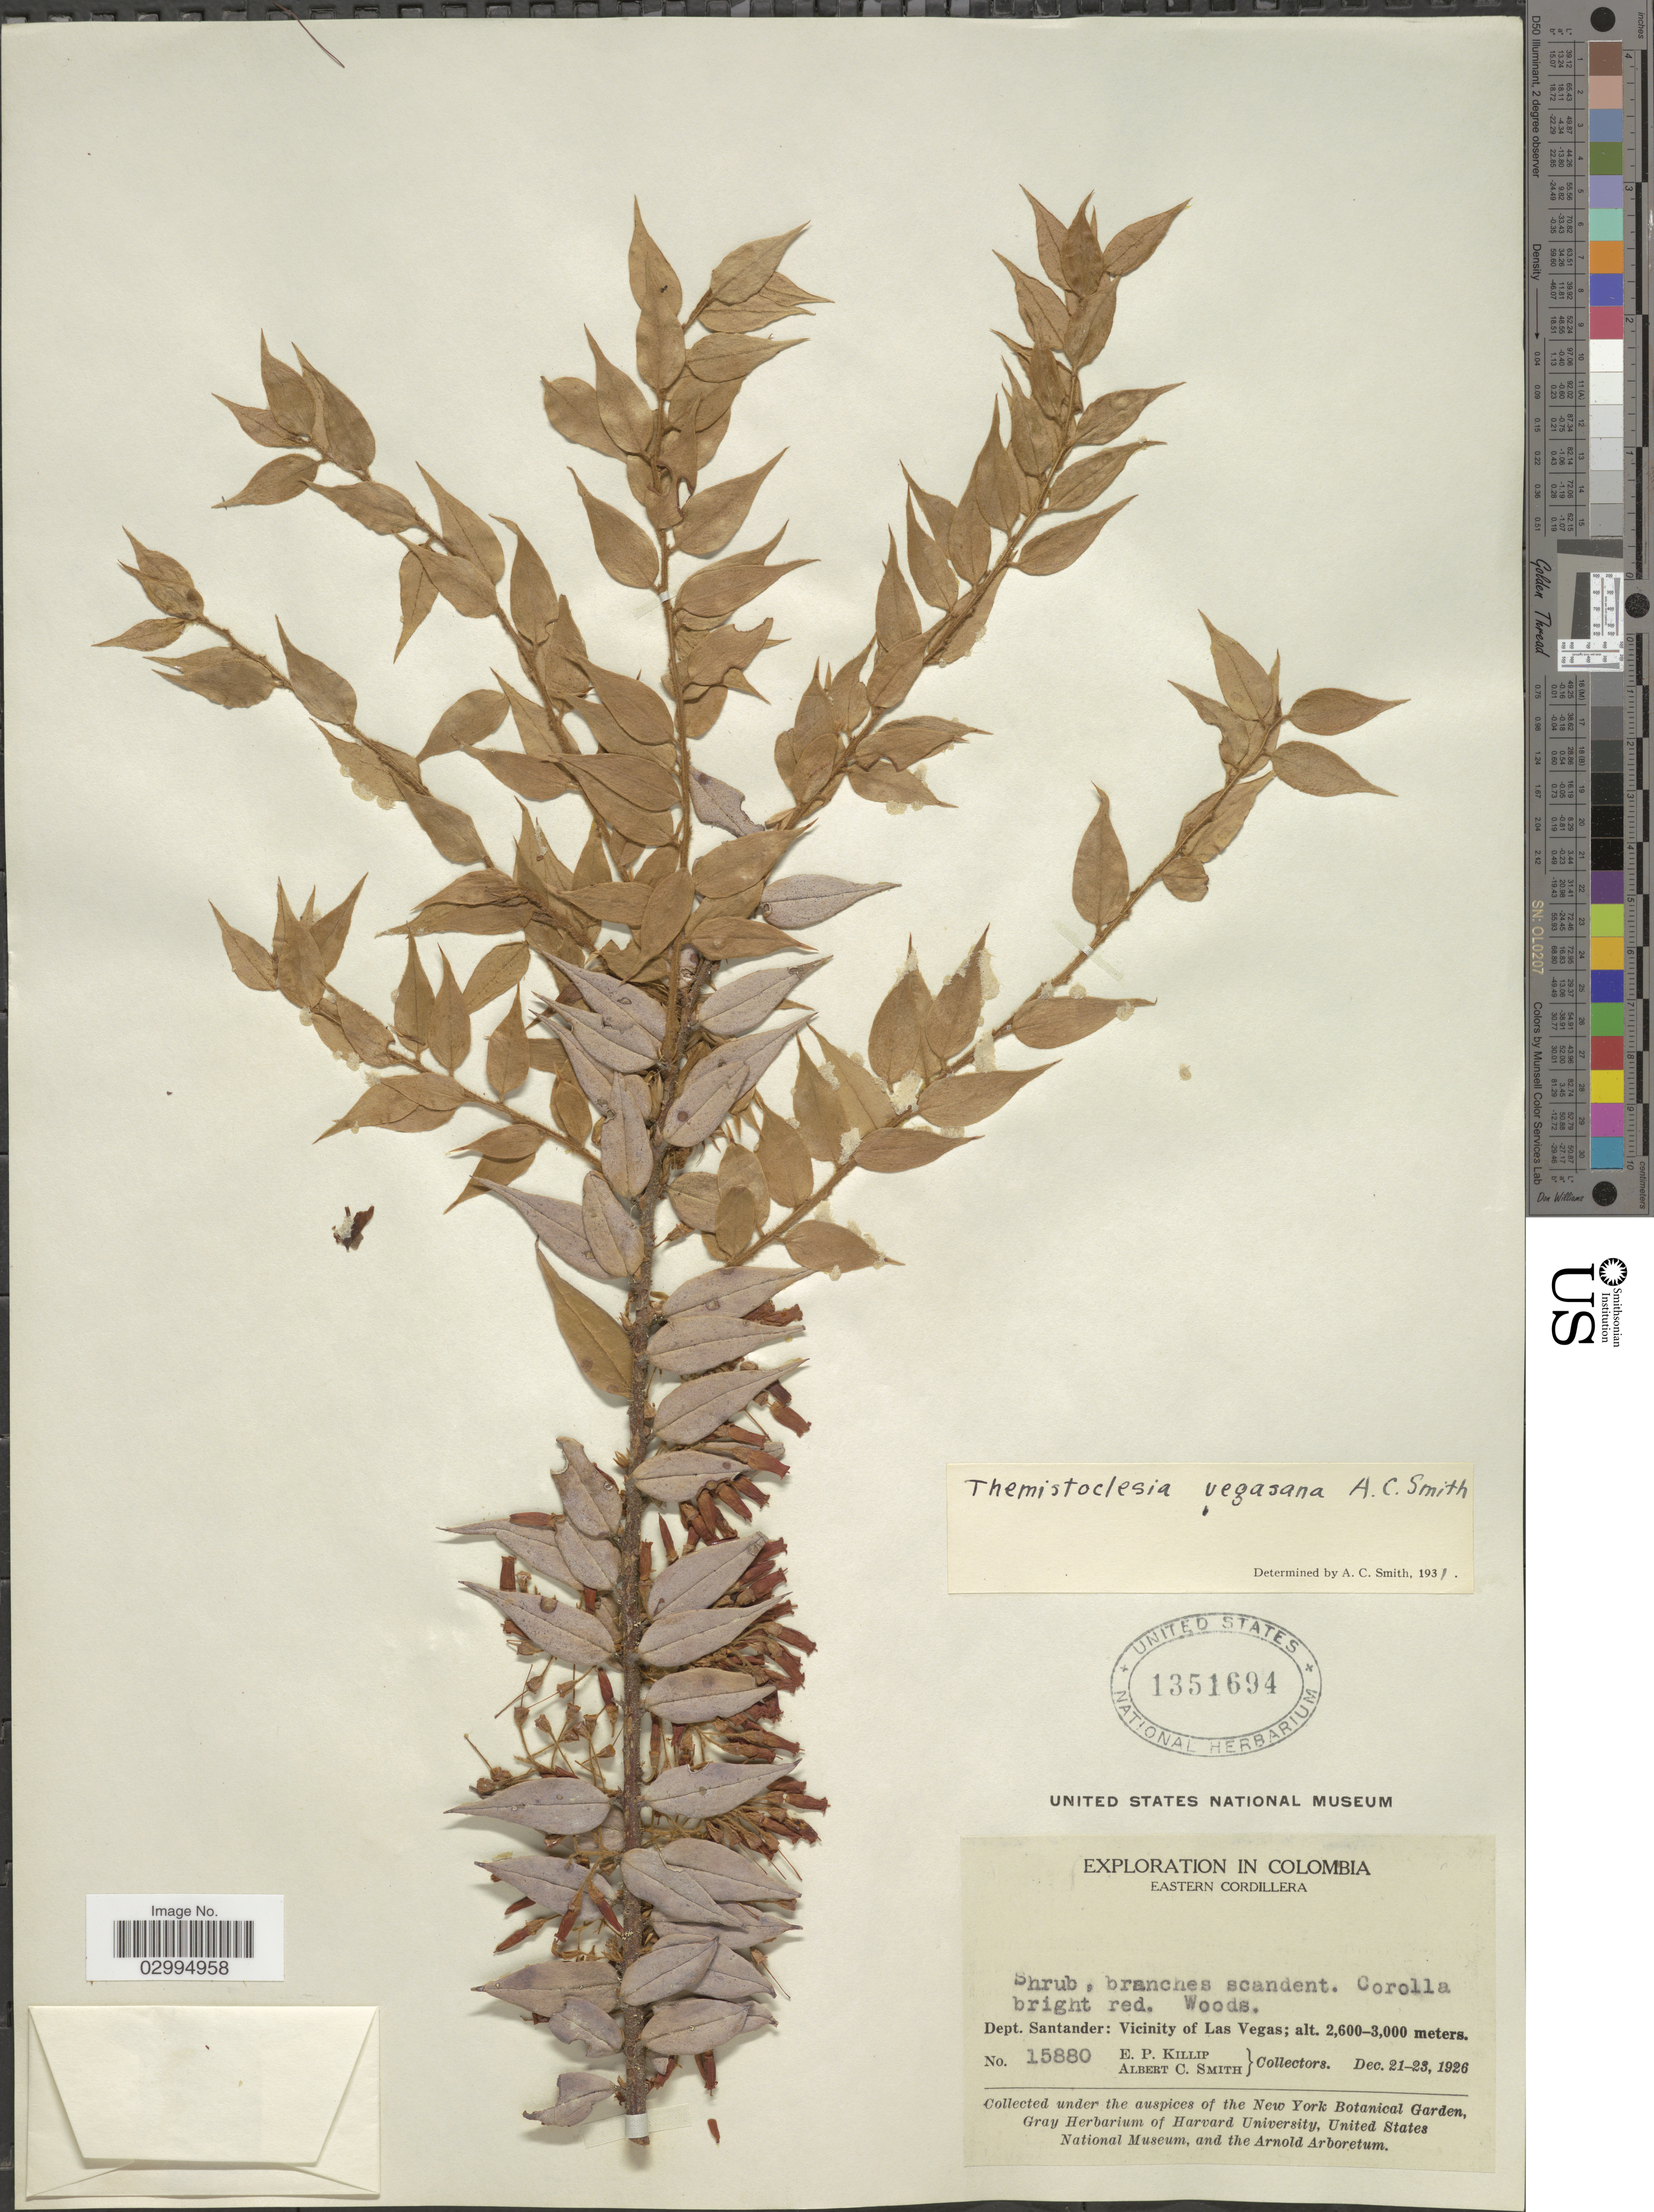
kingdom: Plantae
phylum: Tracheophyta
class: Magnoliopsida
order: Ericales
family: Ericaceae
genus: Themistoclesia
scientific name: Themistoclesia vegasana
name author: A.C. Sm.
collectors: E. P. Killip & A. C. Smith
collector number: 15880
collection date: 1926-12-21/1926-12-23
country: Colombia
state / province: Santander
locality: Eastern Cordillera. Vicinity of Las Vegas.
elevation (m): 2600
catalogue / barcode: US 1351694